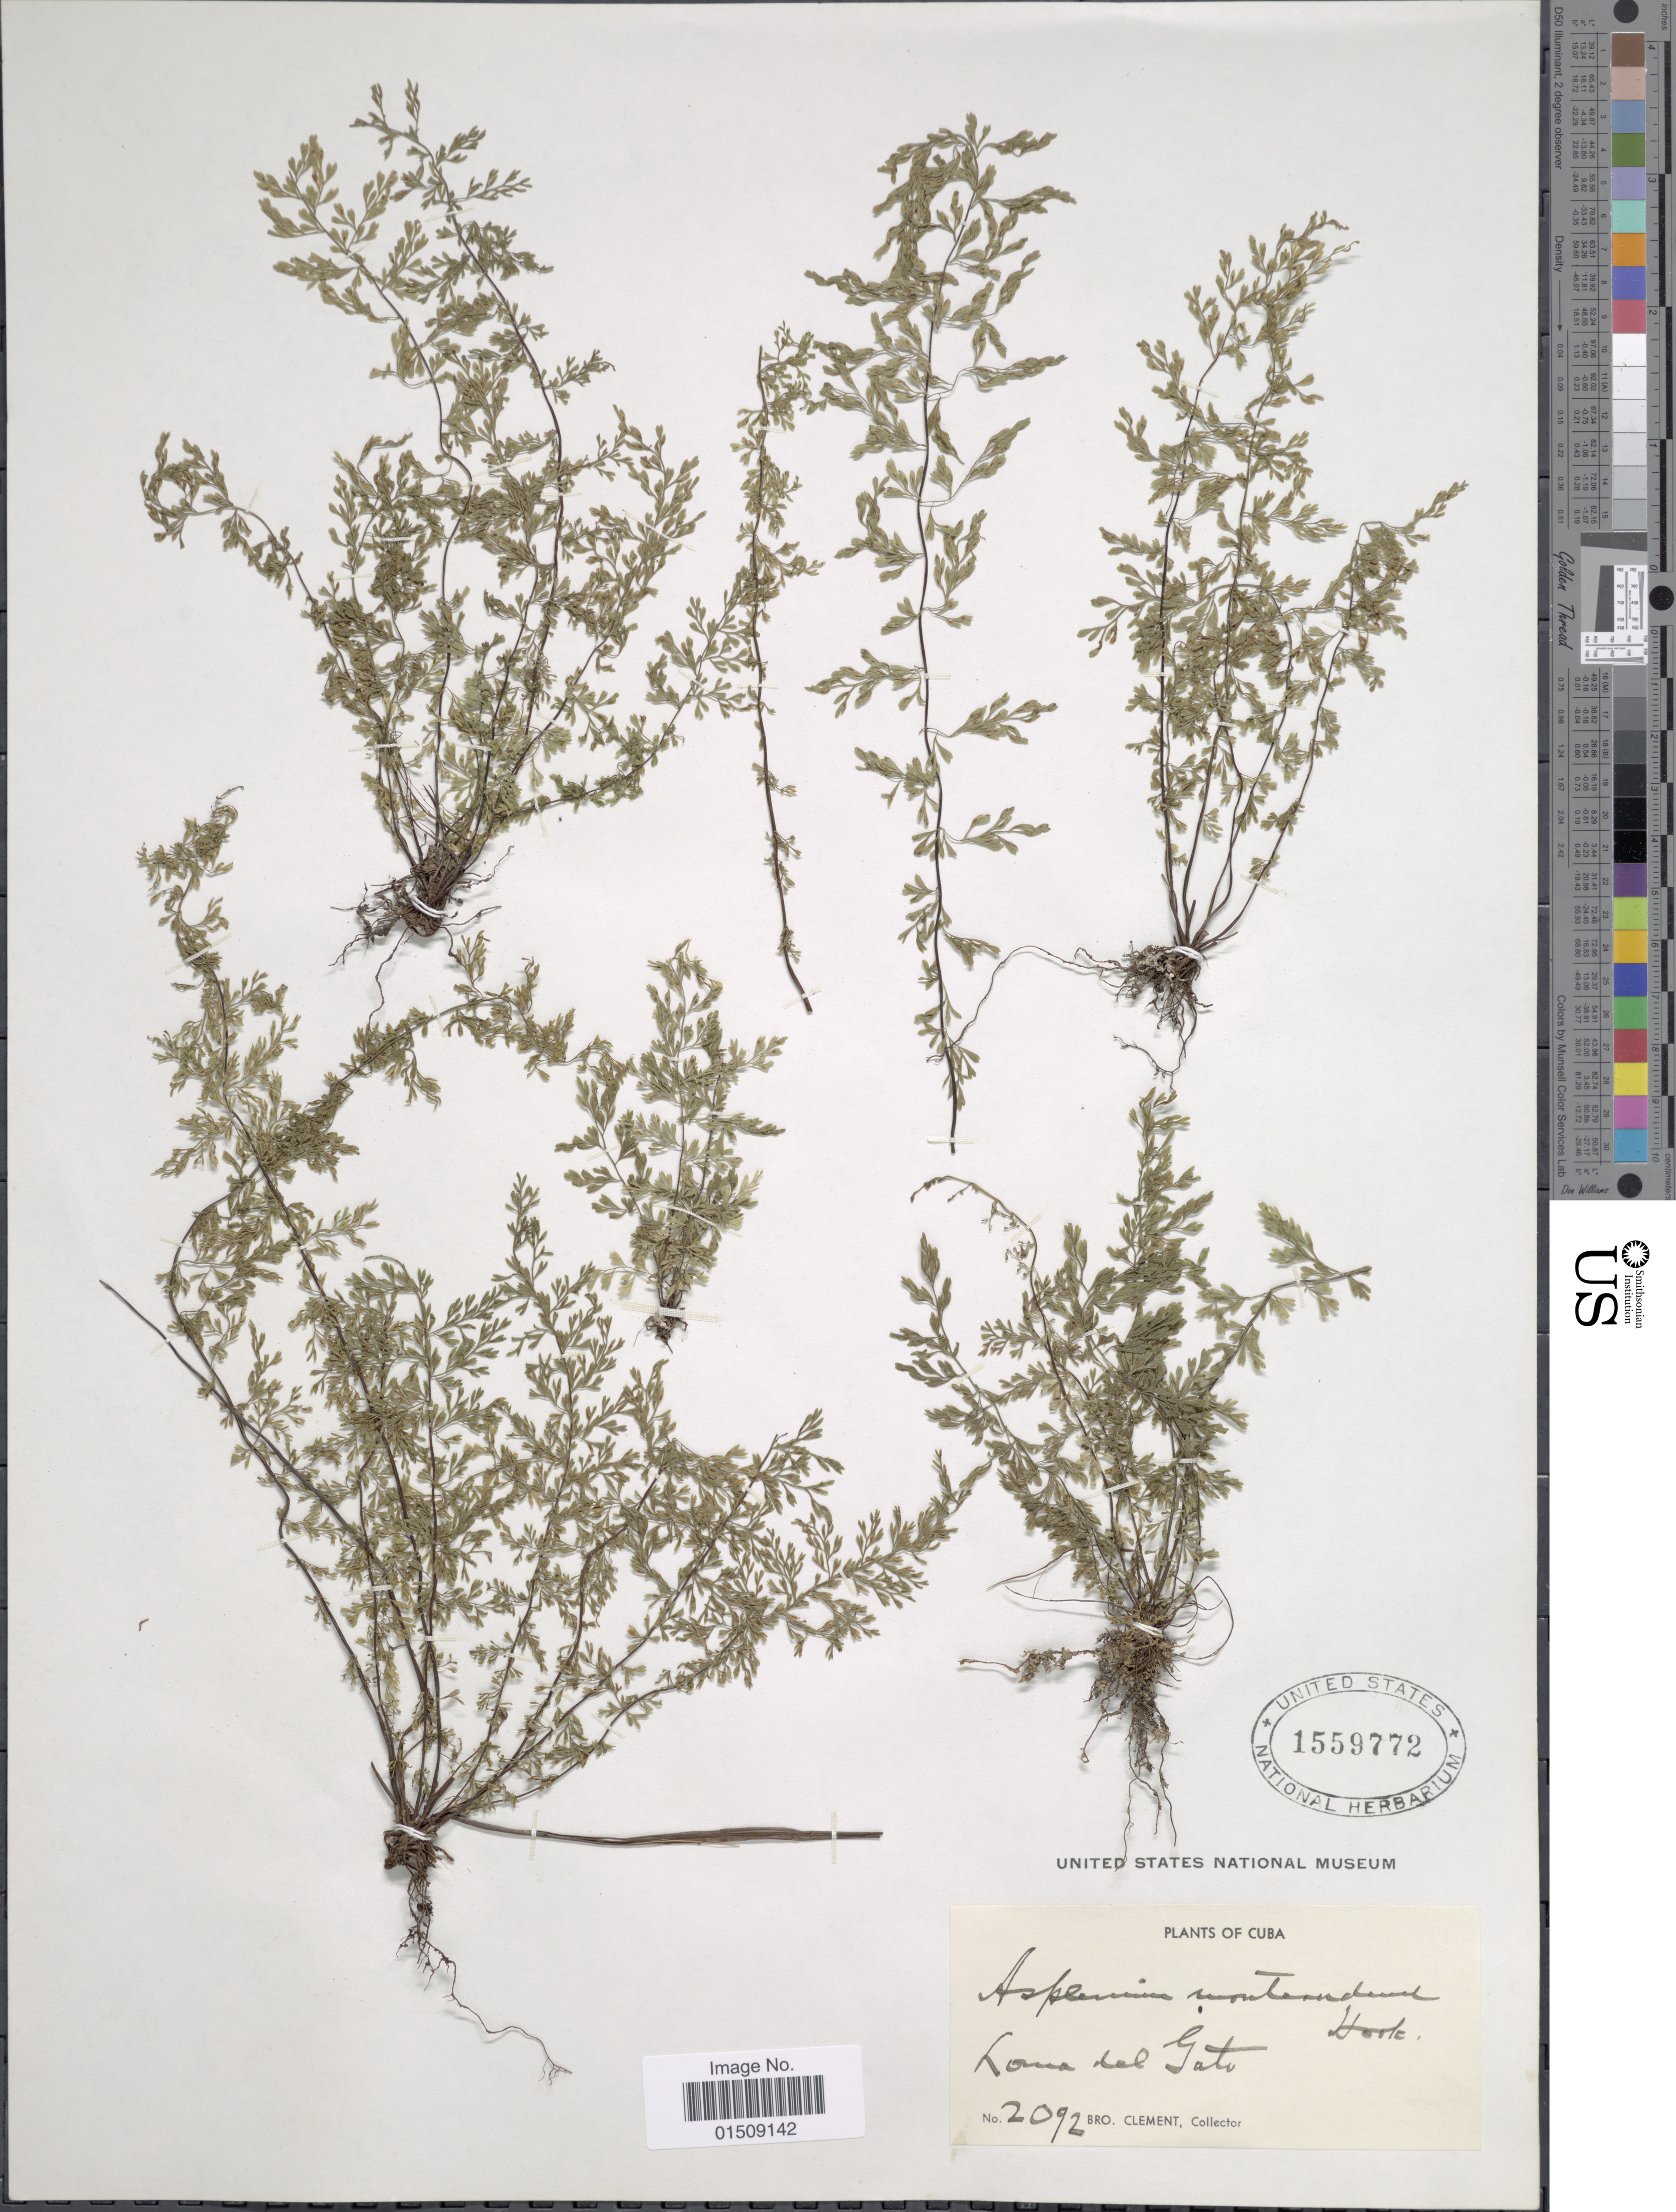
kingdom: Plantae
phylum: Tracheophyta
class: Polypodiopsida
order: Polypodiales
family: Aspleniaceae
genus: Asplenium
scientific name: Asplenium myriophyllum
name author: (Sw.) C. Presl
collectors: B. Clement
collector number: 2092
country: Cuba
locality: Loma del Gato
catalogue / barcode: US 1559772